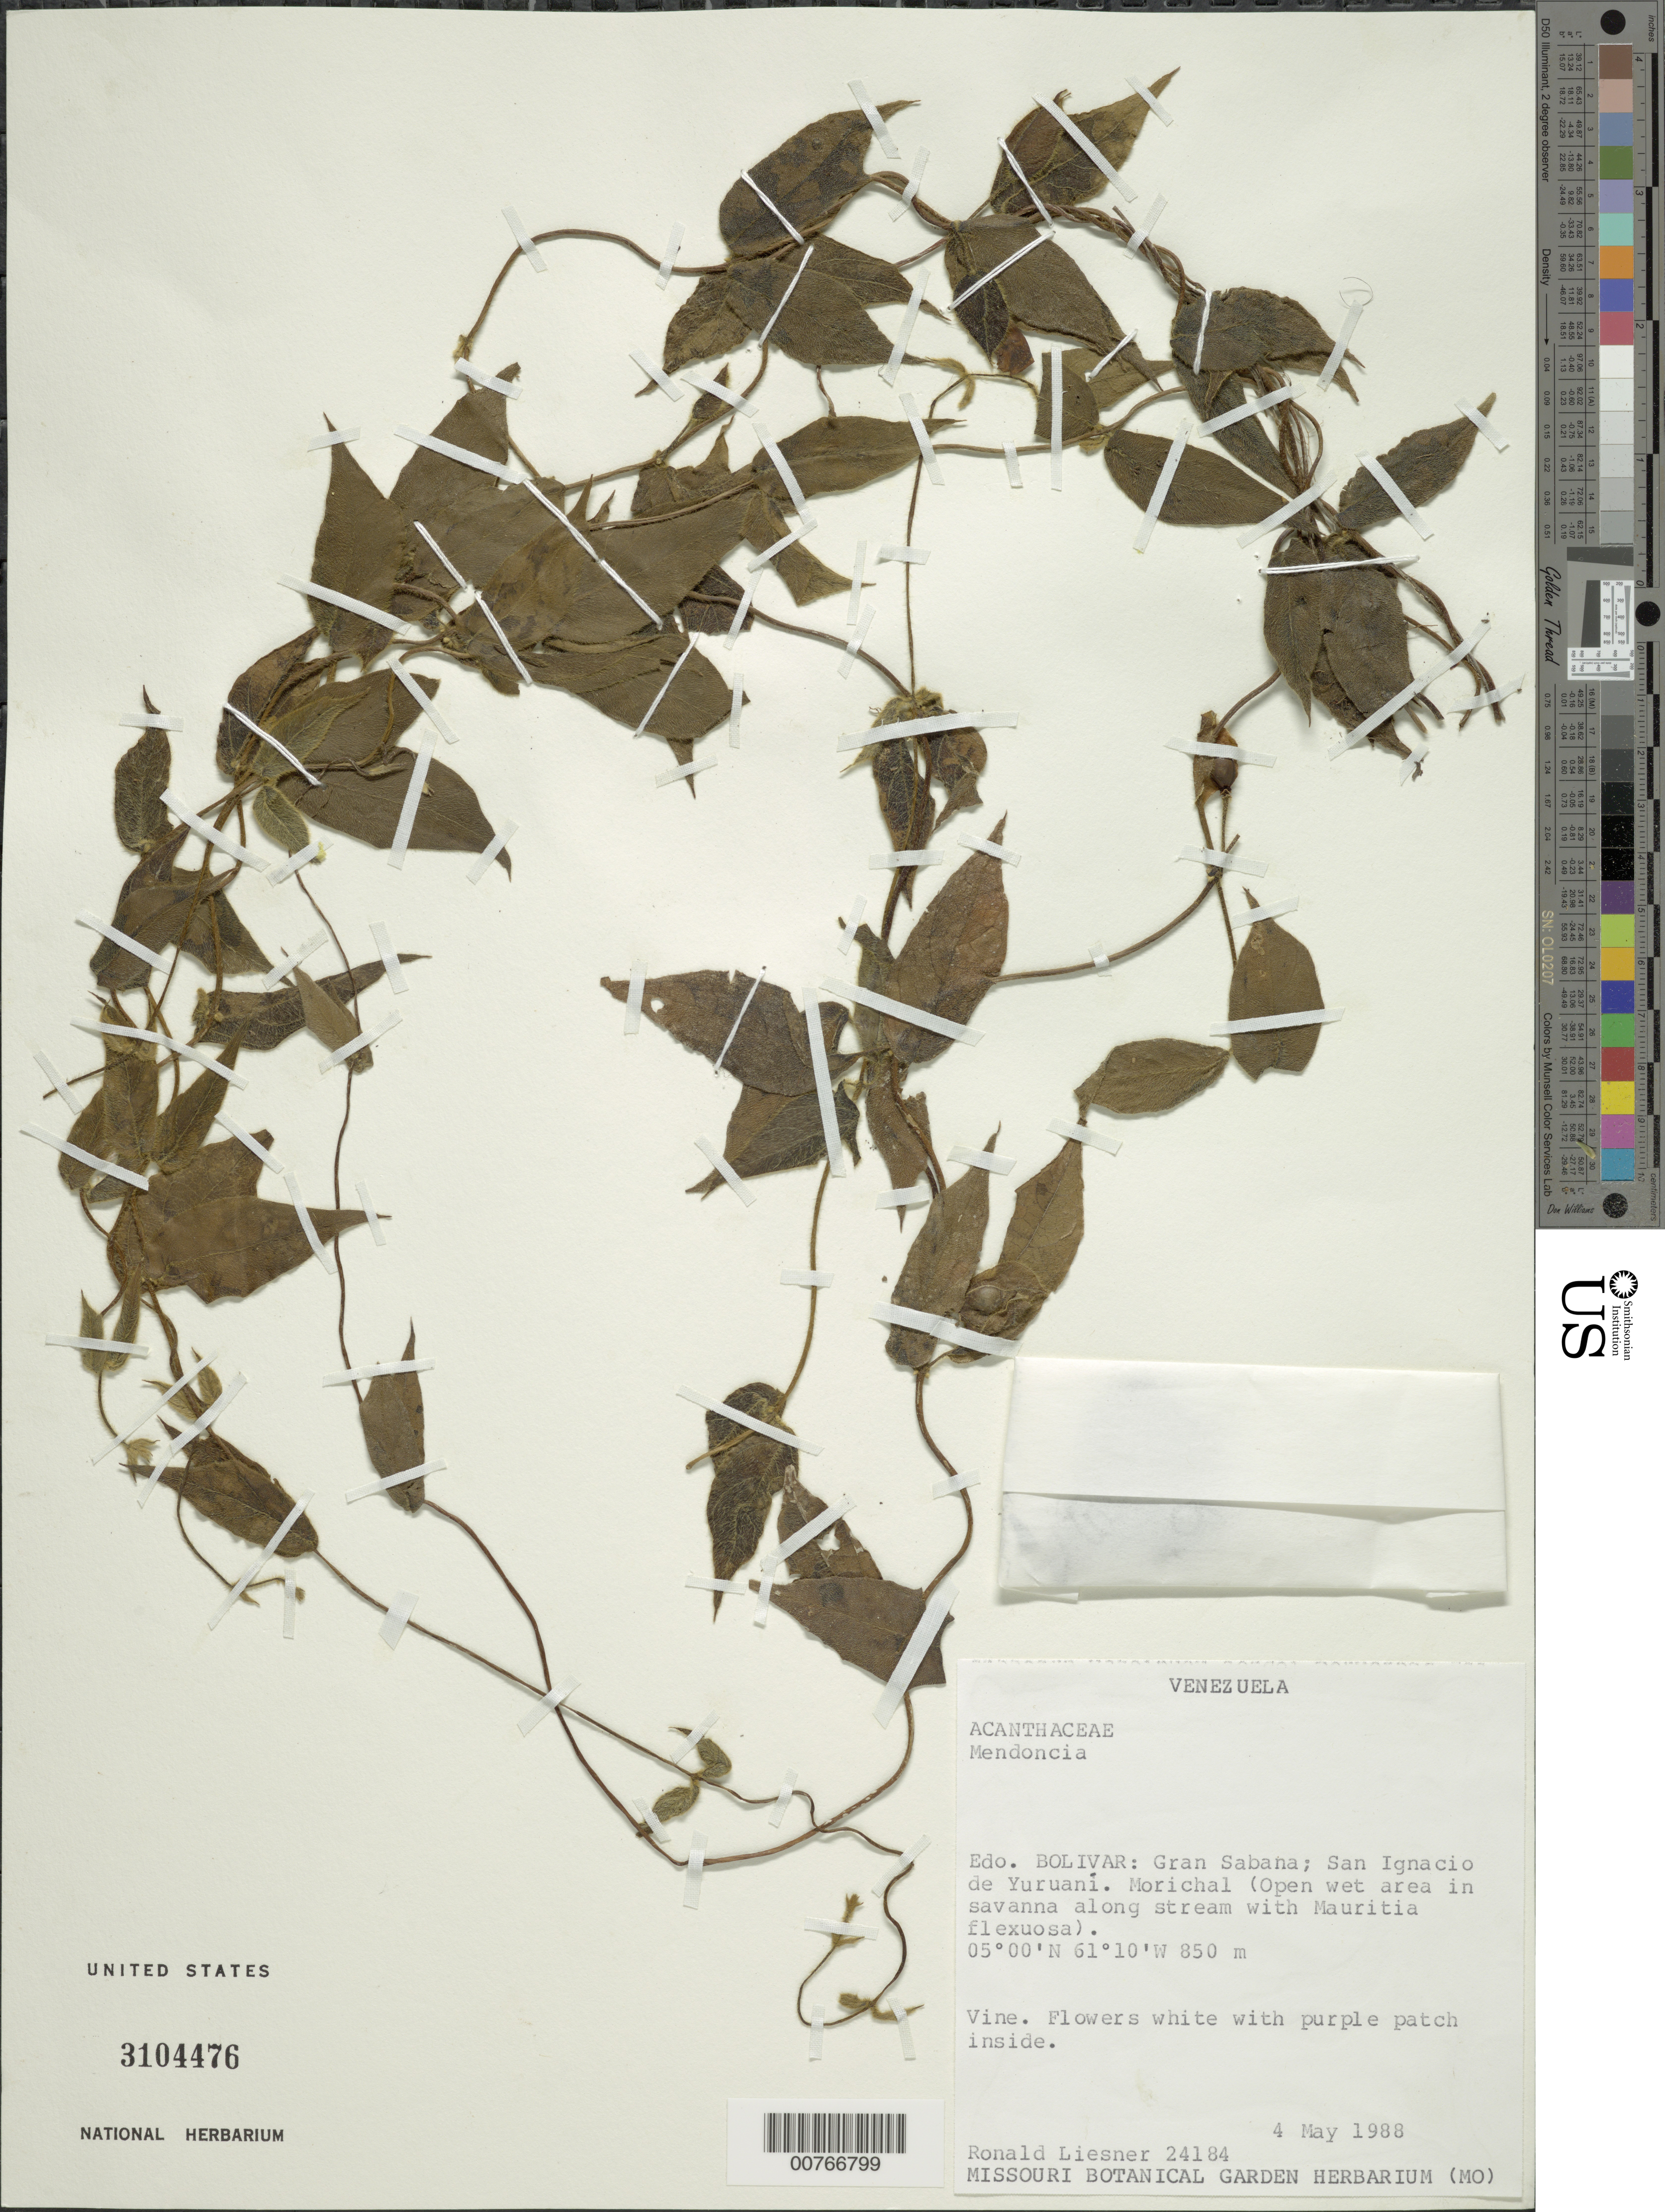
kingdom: Plantae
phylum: Tracheophyta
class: Magnoliopsida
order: Lamiales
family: Acanthaceae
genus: Mendoncia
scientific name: Mendoncia bivalvis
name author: (L. f.) Merr.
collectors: R. L. Liesner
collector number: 24184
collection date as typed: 4-May-88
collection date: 1988-05-04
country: Venezuela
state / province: Bolívar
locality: Gran Sabana, San Ignacio de Yuruani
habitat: Morichal (open wet area in savanna along stream)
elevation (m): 850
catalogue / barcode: US 3104476